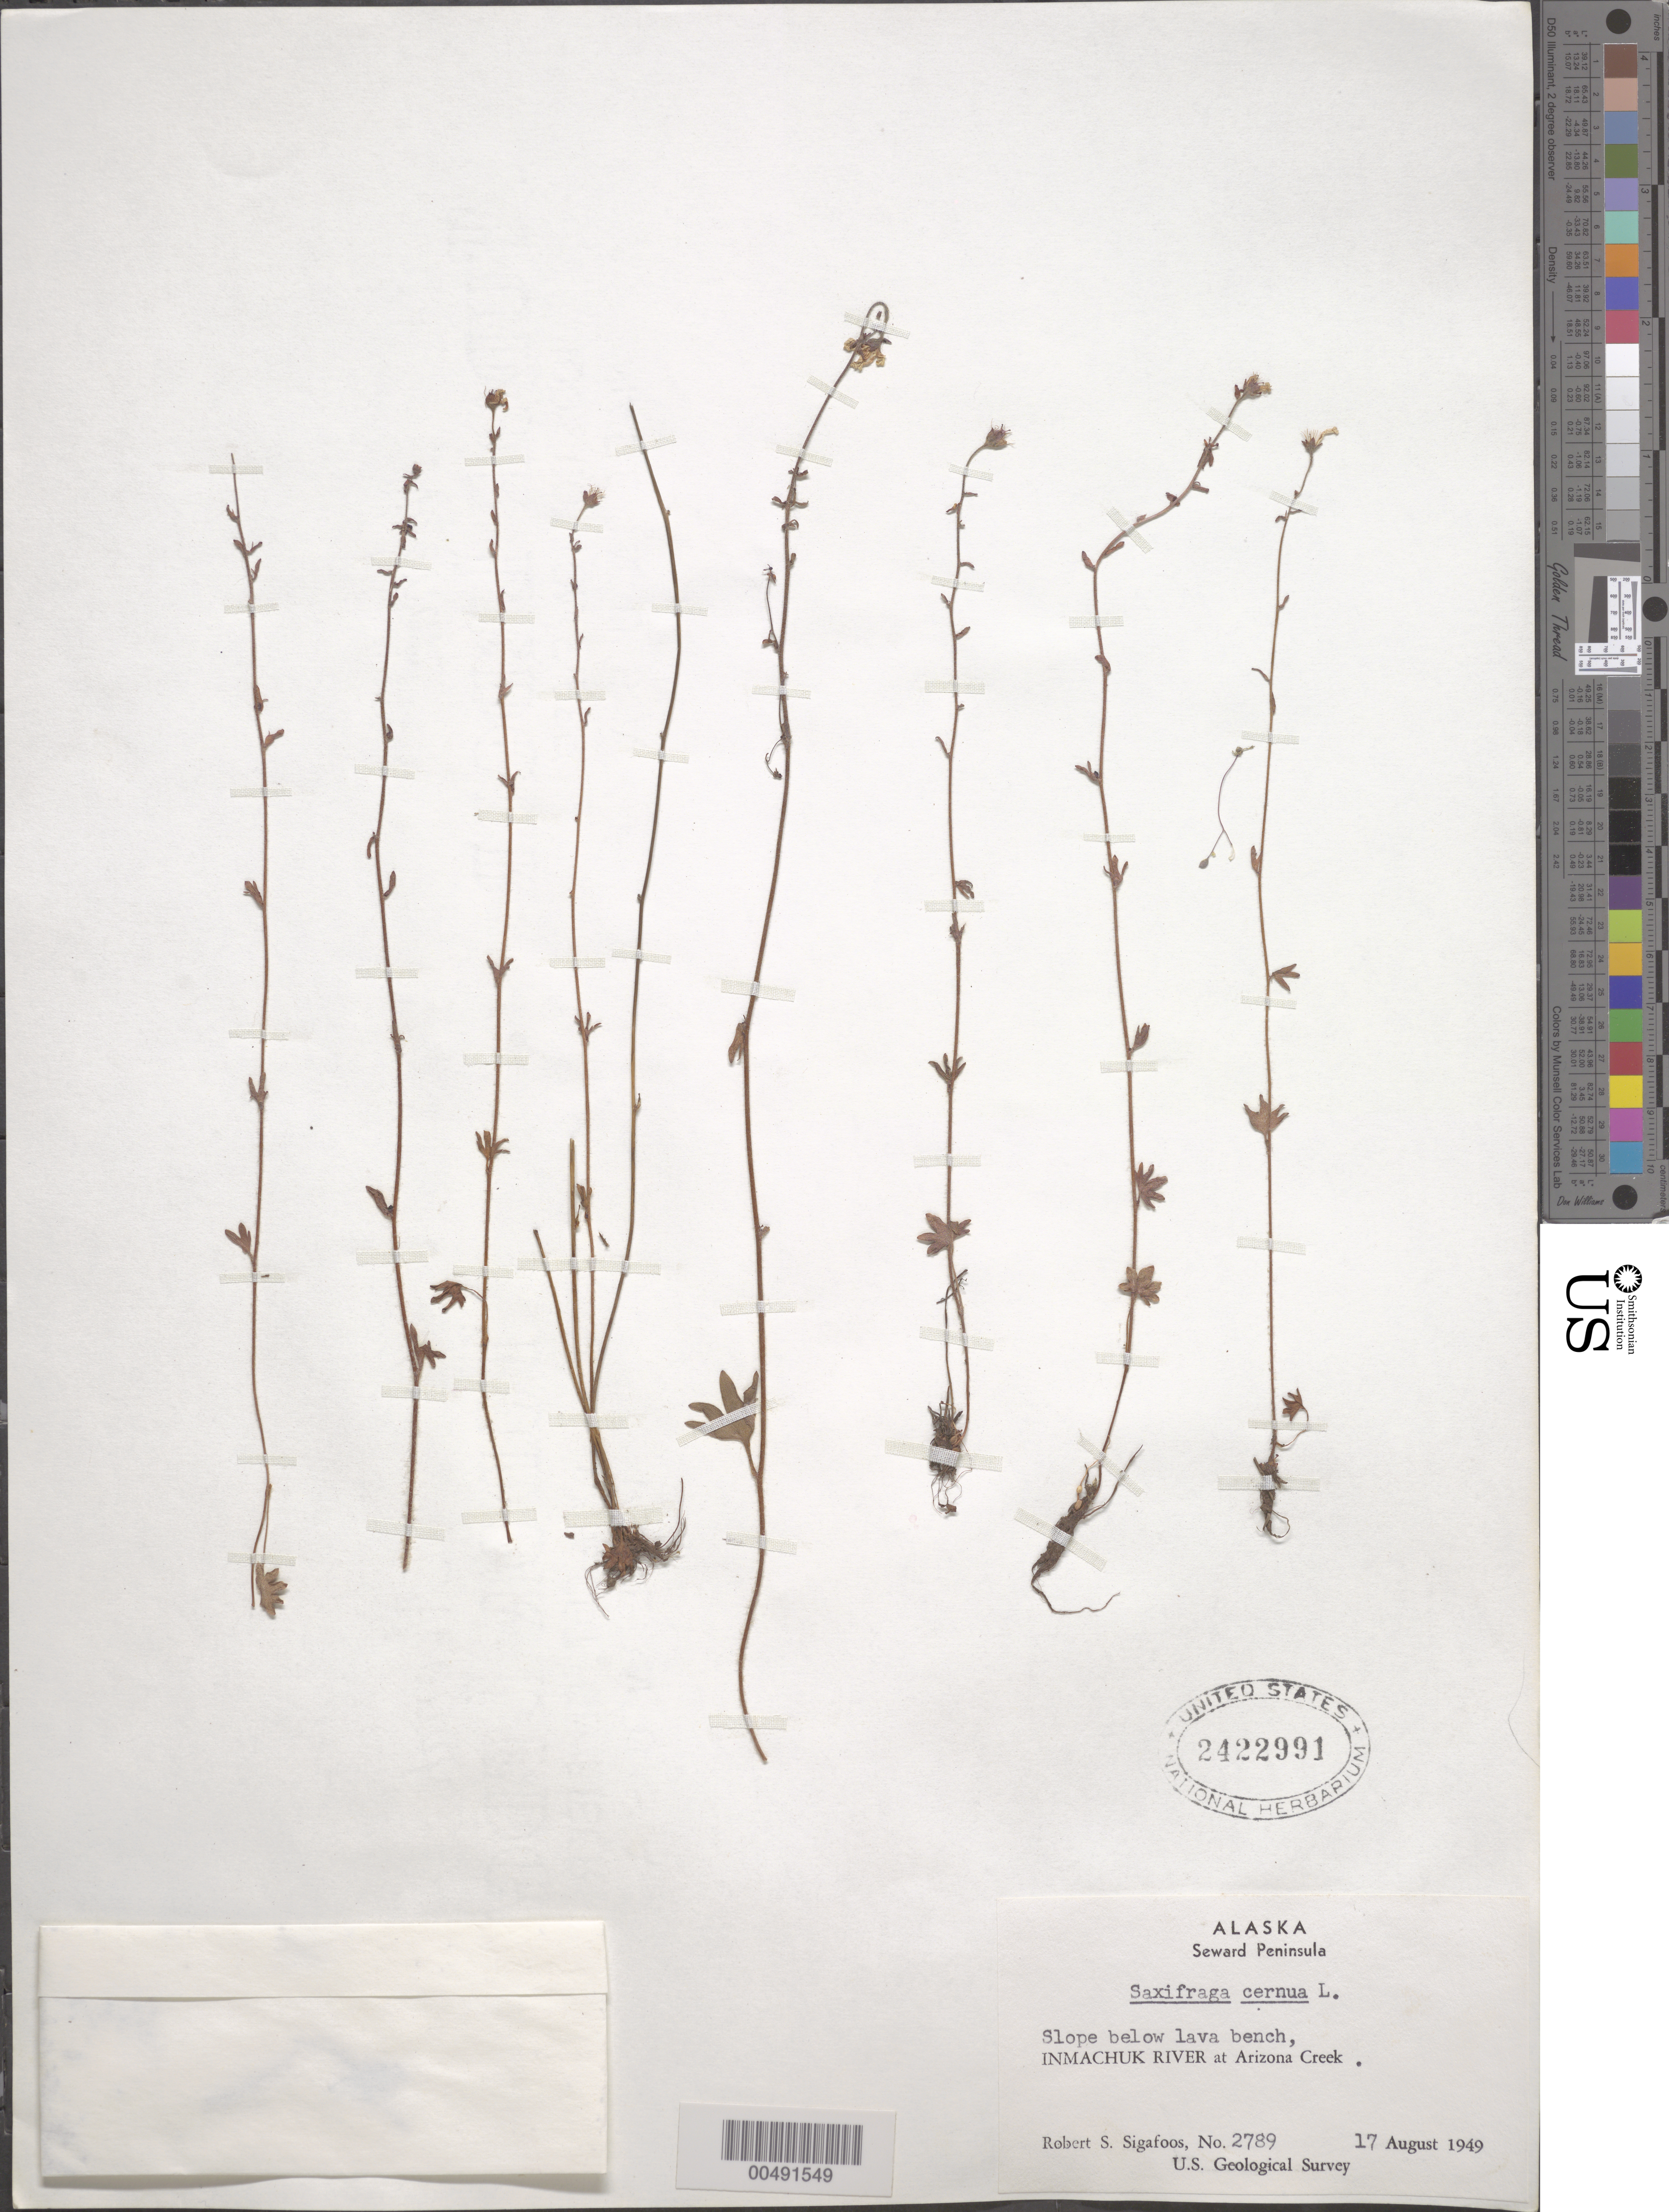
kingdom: Plantae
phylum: Tracheophyta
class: Magnoliopsida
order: Saxifragales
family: Saxifragaceae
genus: Saxifraga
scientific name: Saxifraga cernua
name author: L.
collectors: R. Sigafoos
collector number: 2789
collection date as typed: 17 Aug 1949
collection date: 1949-08-17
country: United States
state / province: Alaska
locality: Seward Peninsula, Inmachuk River at Arizona Creek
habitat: slope below lava bench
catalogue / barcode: US 2422991